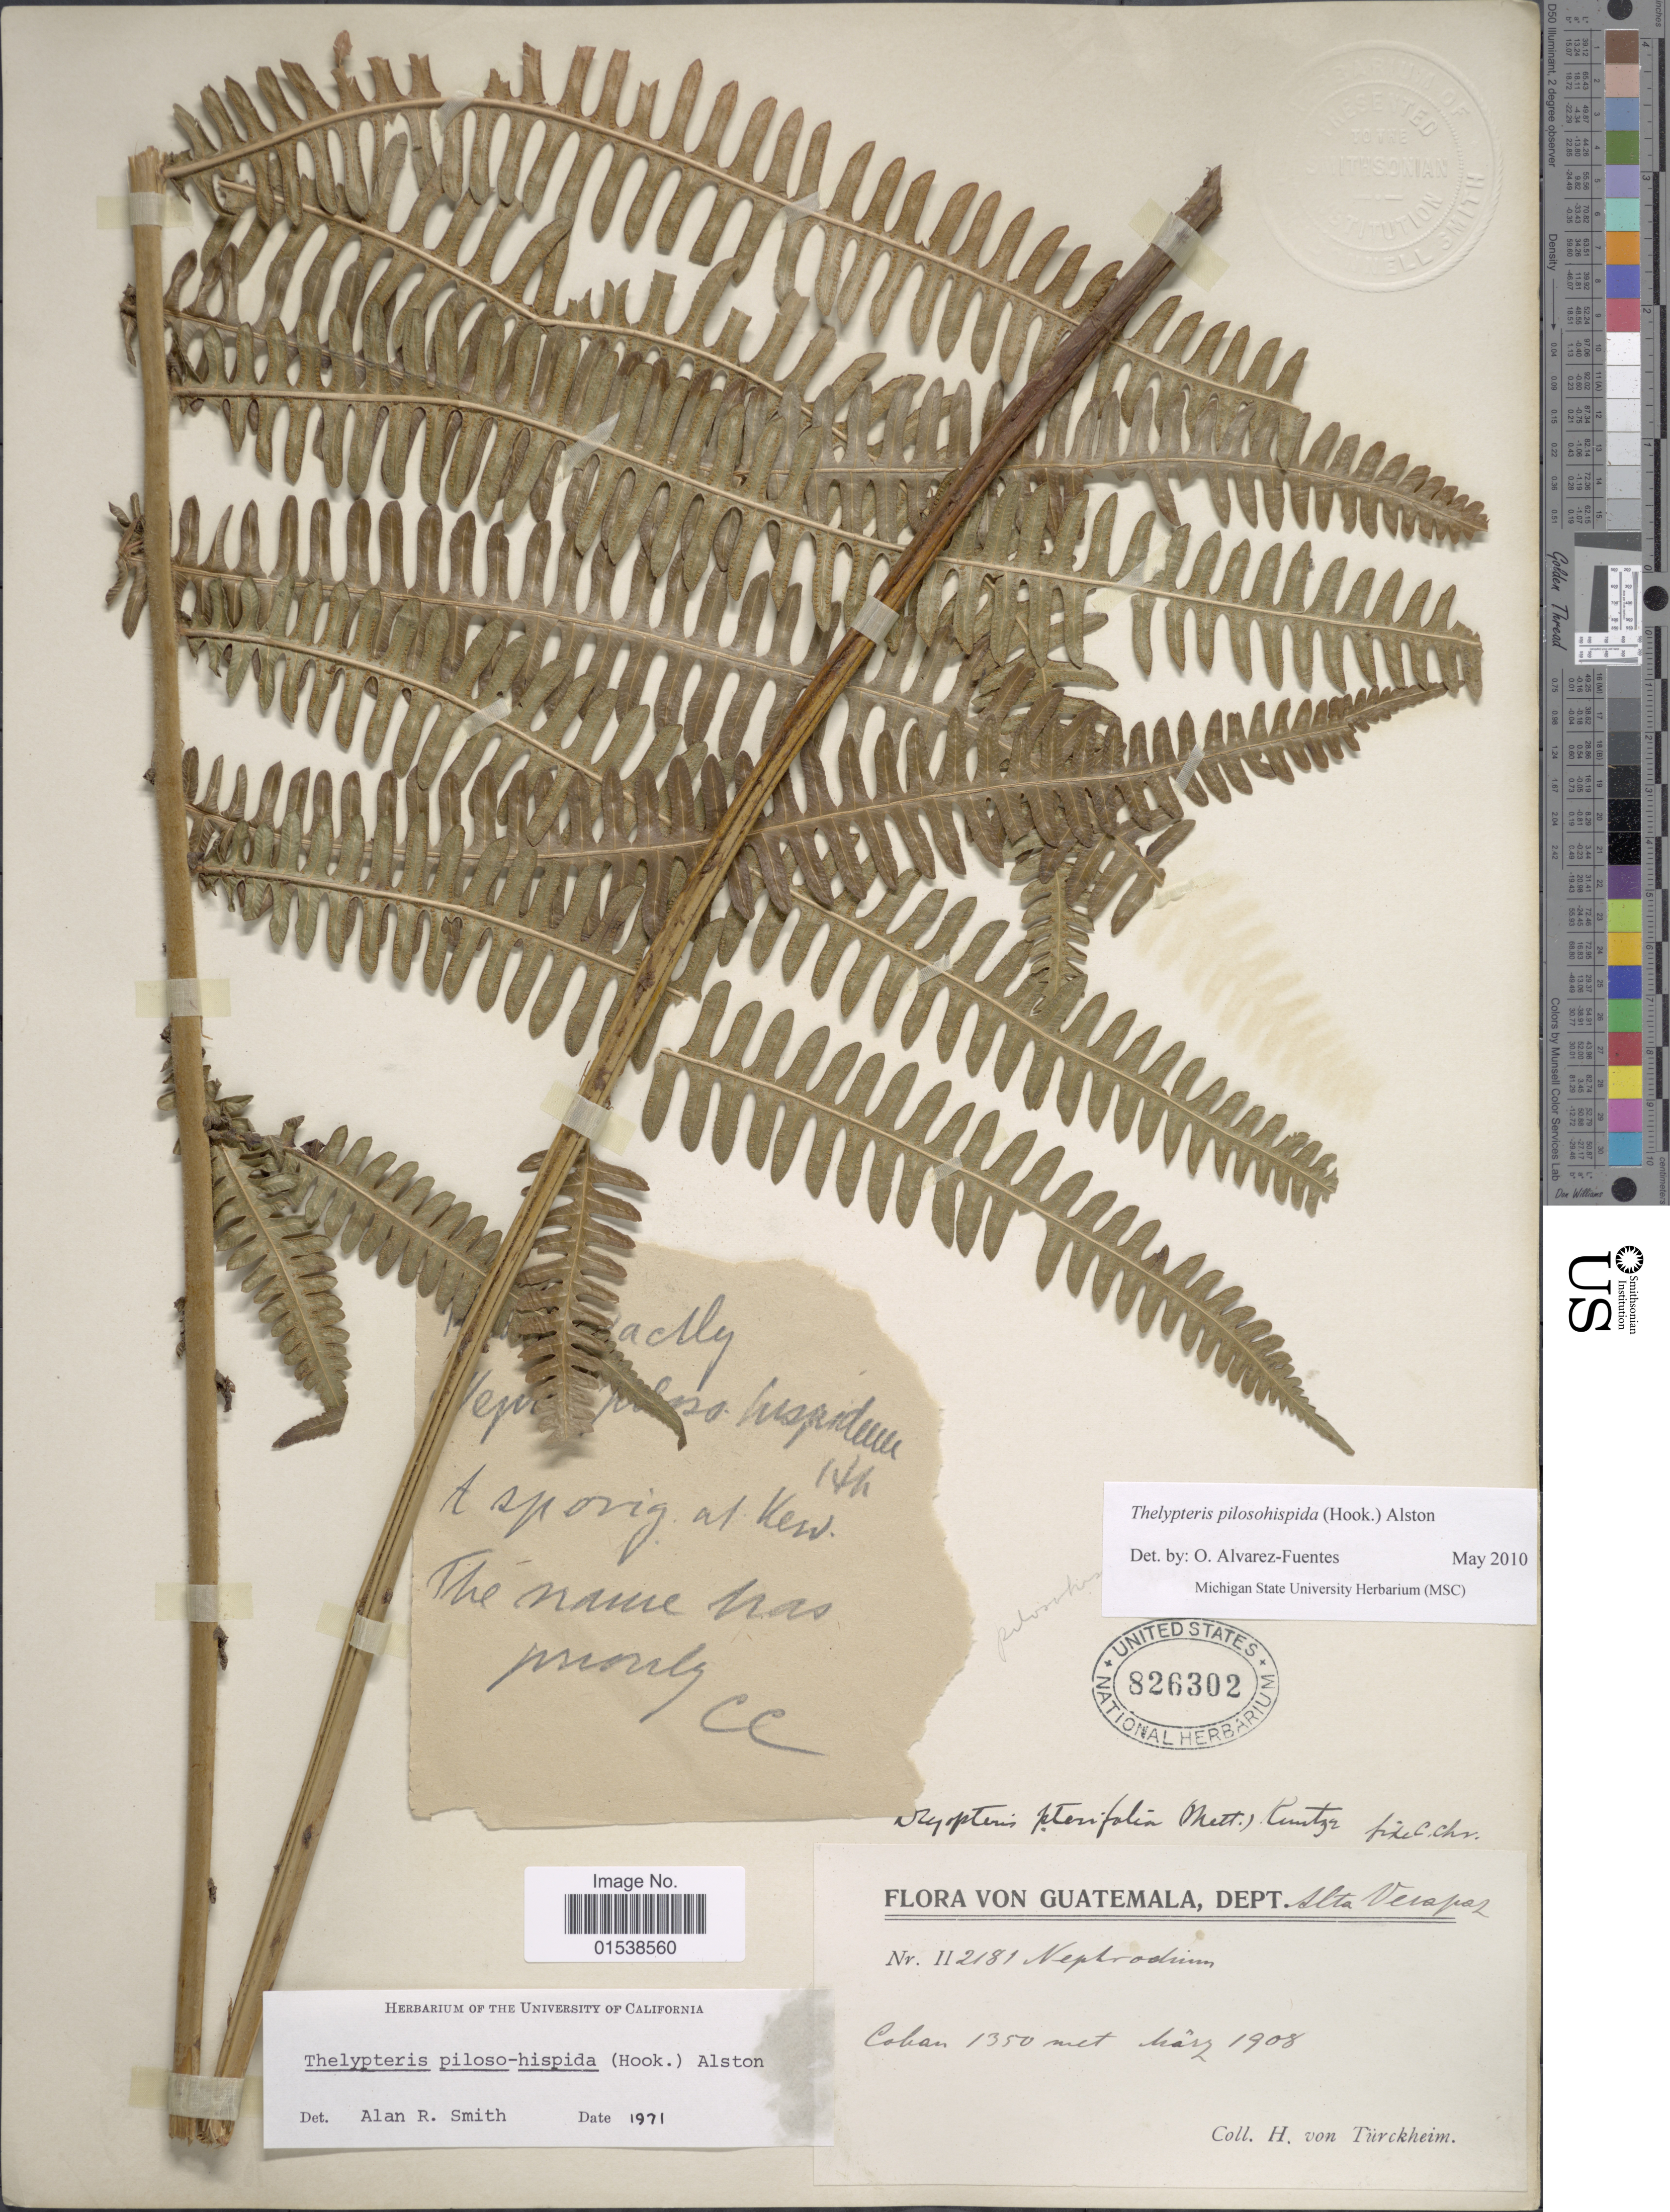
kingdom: Plantae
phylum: Tracheophyta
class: Polypodiopsida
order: Polypodiales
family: Thelypteridaceae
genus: Amauropelta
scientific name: Amauropelta pilosohispida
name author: (Hook.) A.R. Sm.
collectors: H. von Türckheim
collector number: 11 2181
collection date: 1908-03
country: Guatemala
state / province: Alta Verapaz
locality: Dept. Alta Verapaz, Coban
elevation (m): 1350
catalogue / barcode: US 826302